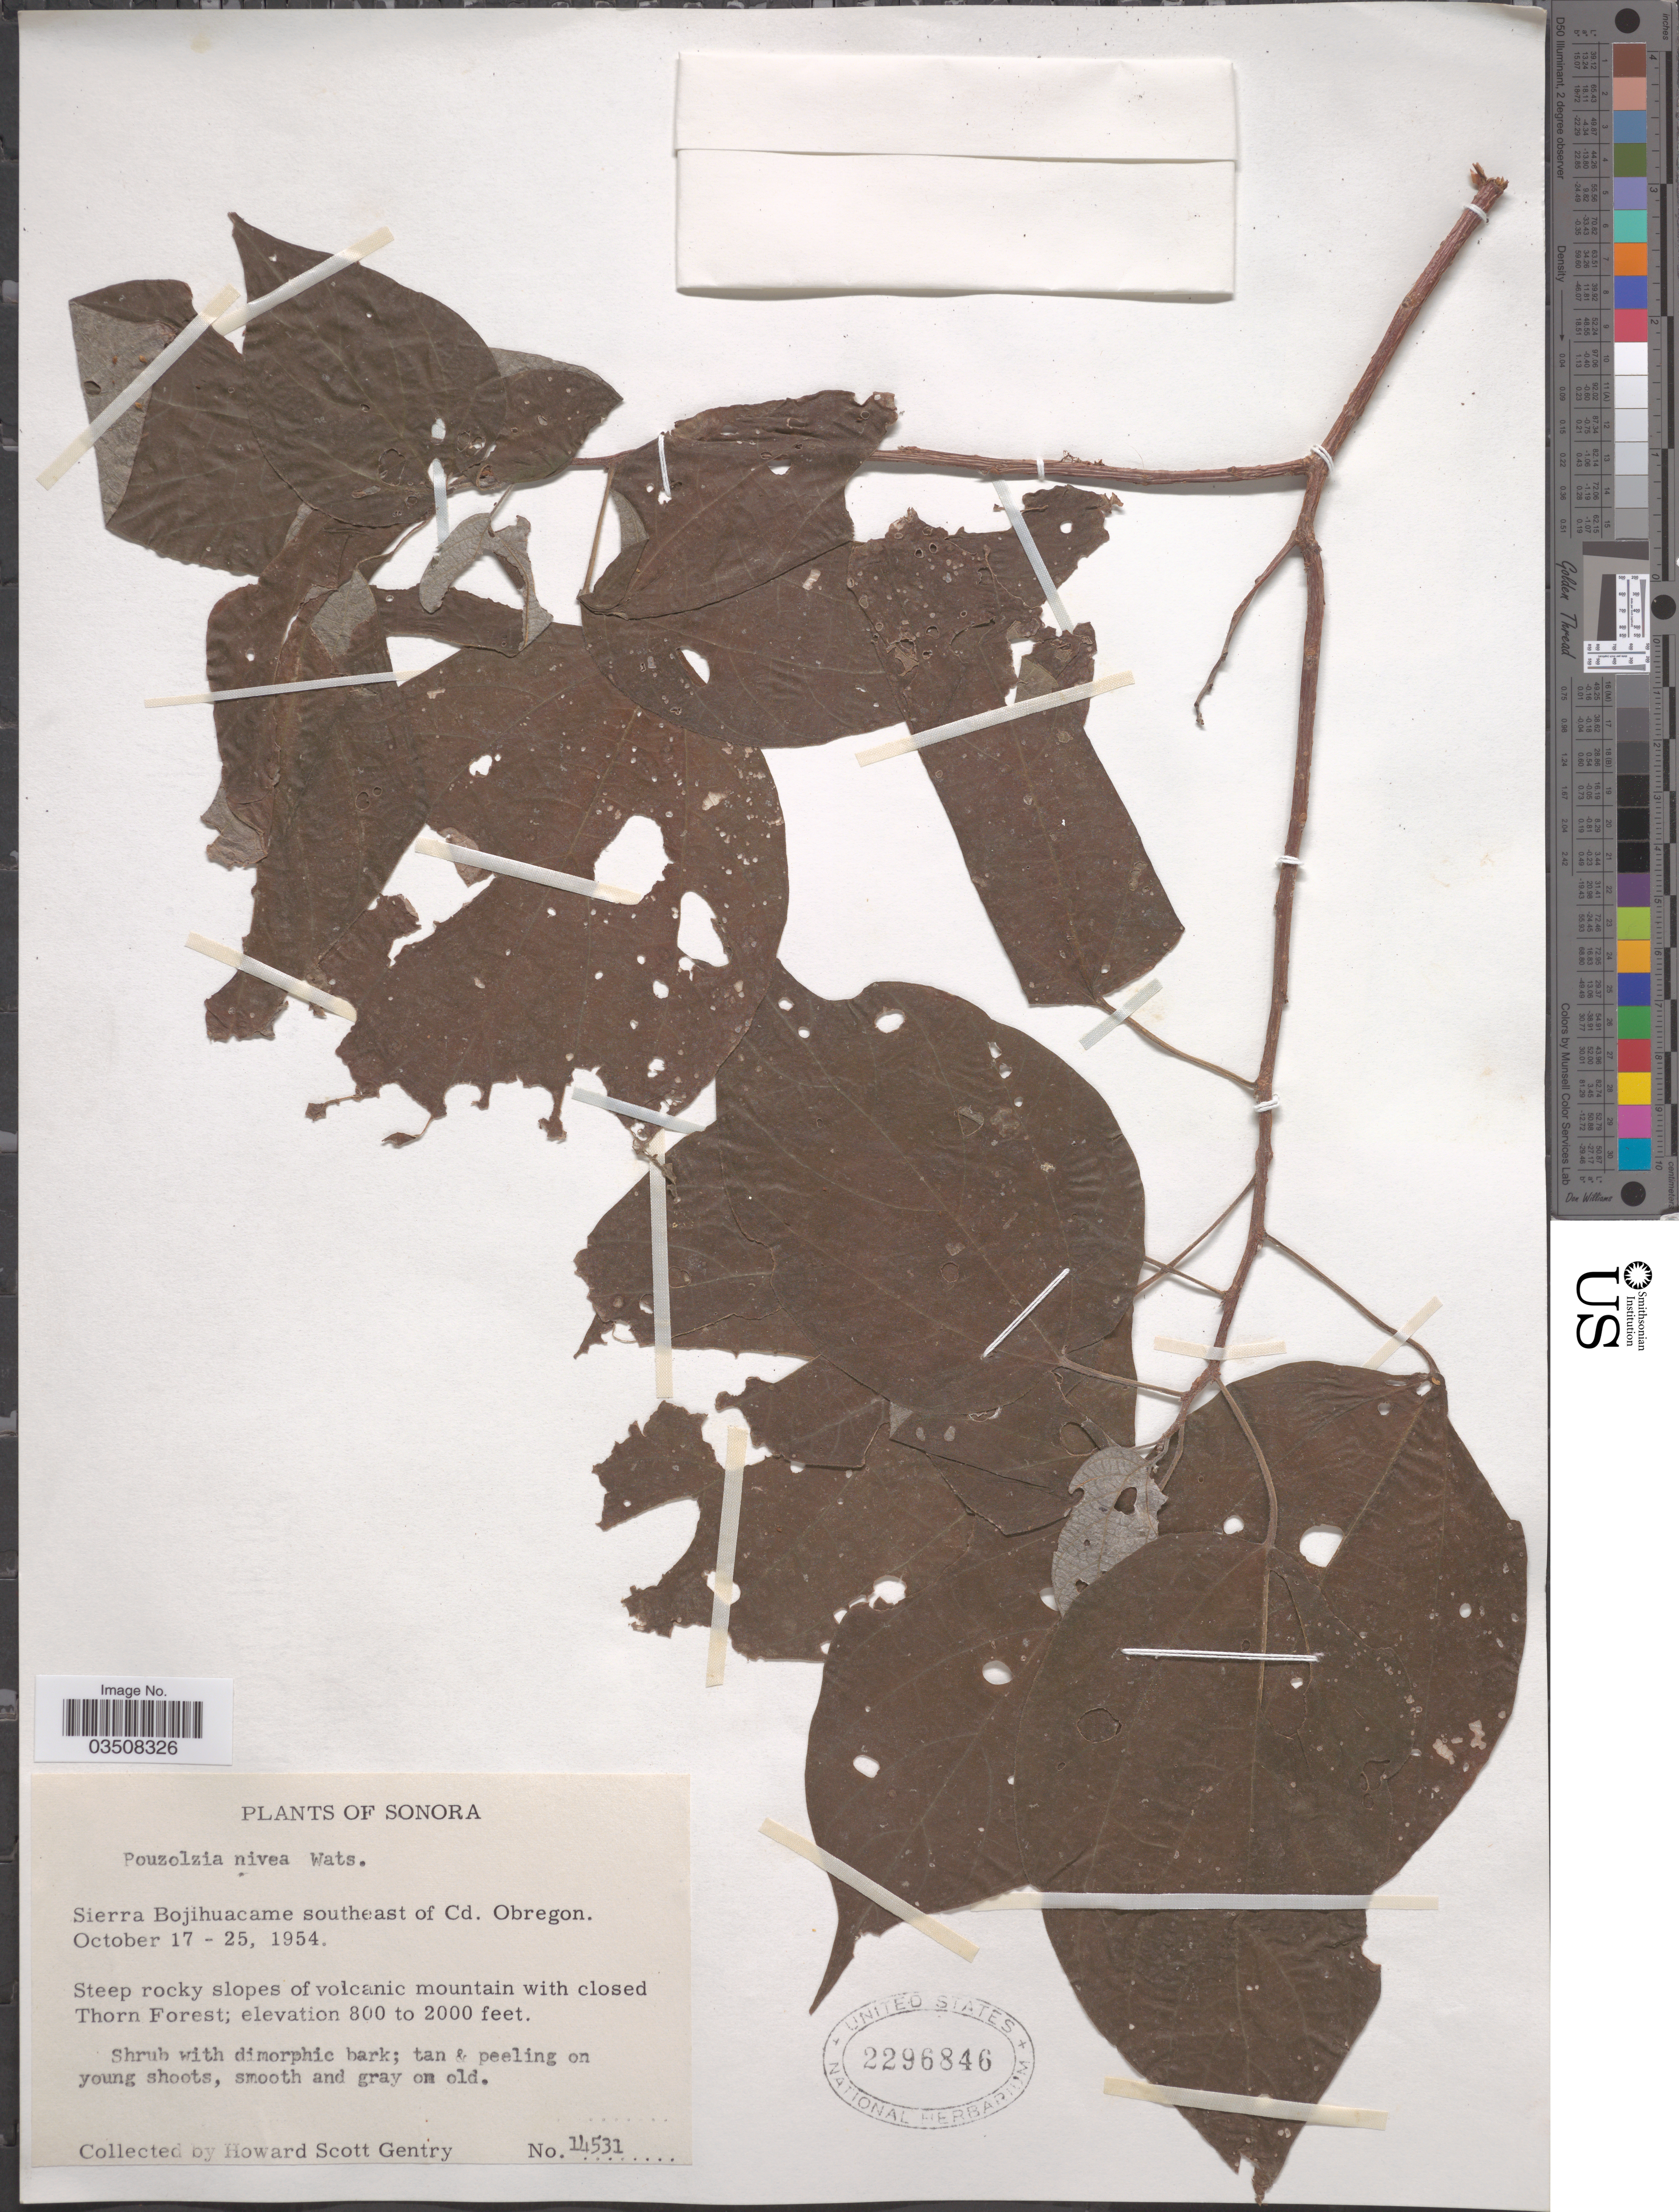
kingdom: Plantae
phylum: Tracheophyta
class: Magnoliopsida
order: Rosales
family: Urticaceae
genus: Pouzolzia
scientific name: Pouzolzia nivea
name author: S. Watson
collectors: H. S. Gentry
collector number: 14531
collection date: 1954-10-17/1954-10-25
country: Mexico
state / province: Sonora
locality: Sierra Bojihuacame southeast of Cd. Obregon. Thorn Forest.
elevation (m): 244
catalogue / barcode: US 2296846